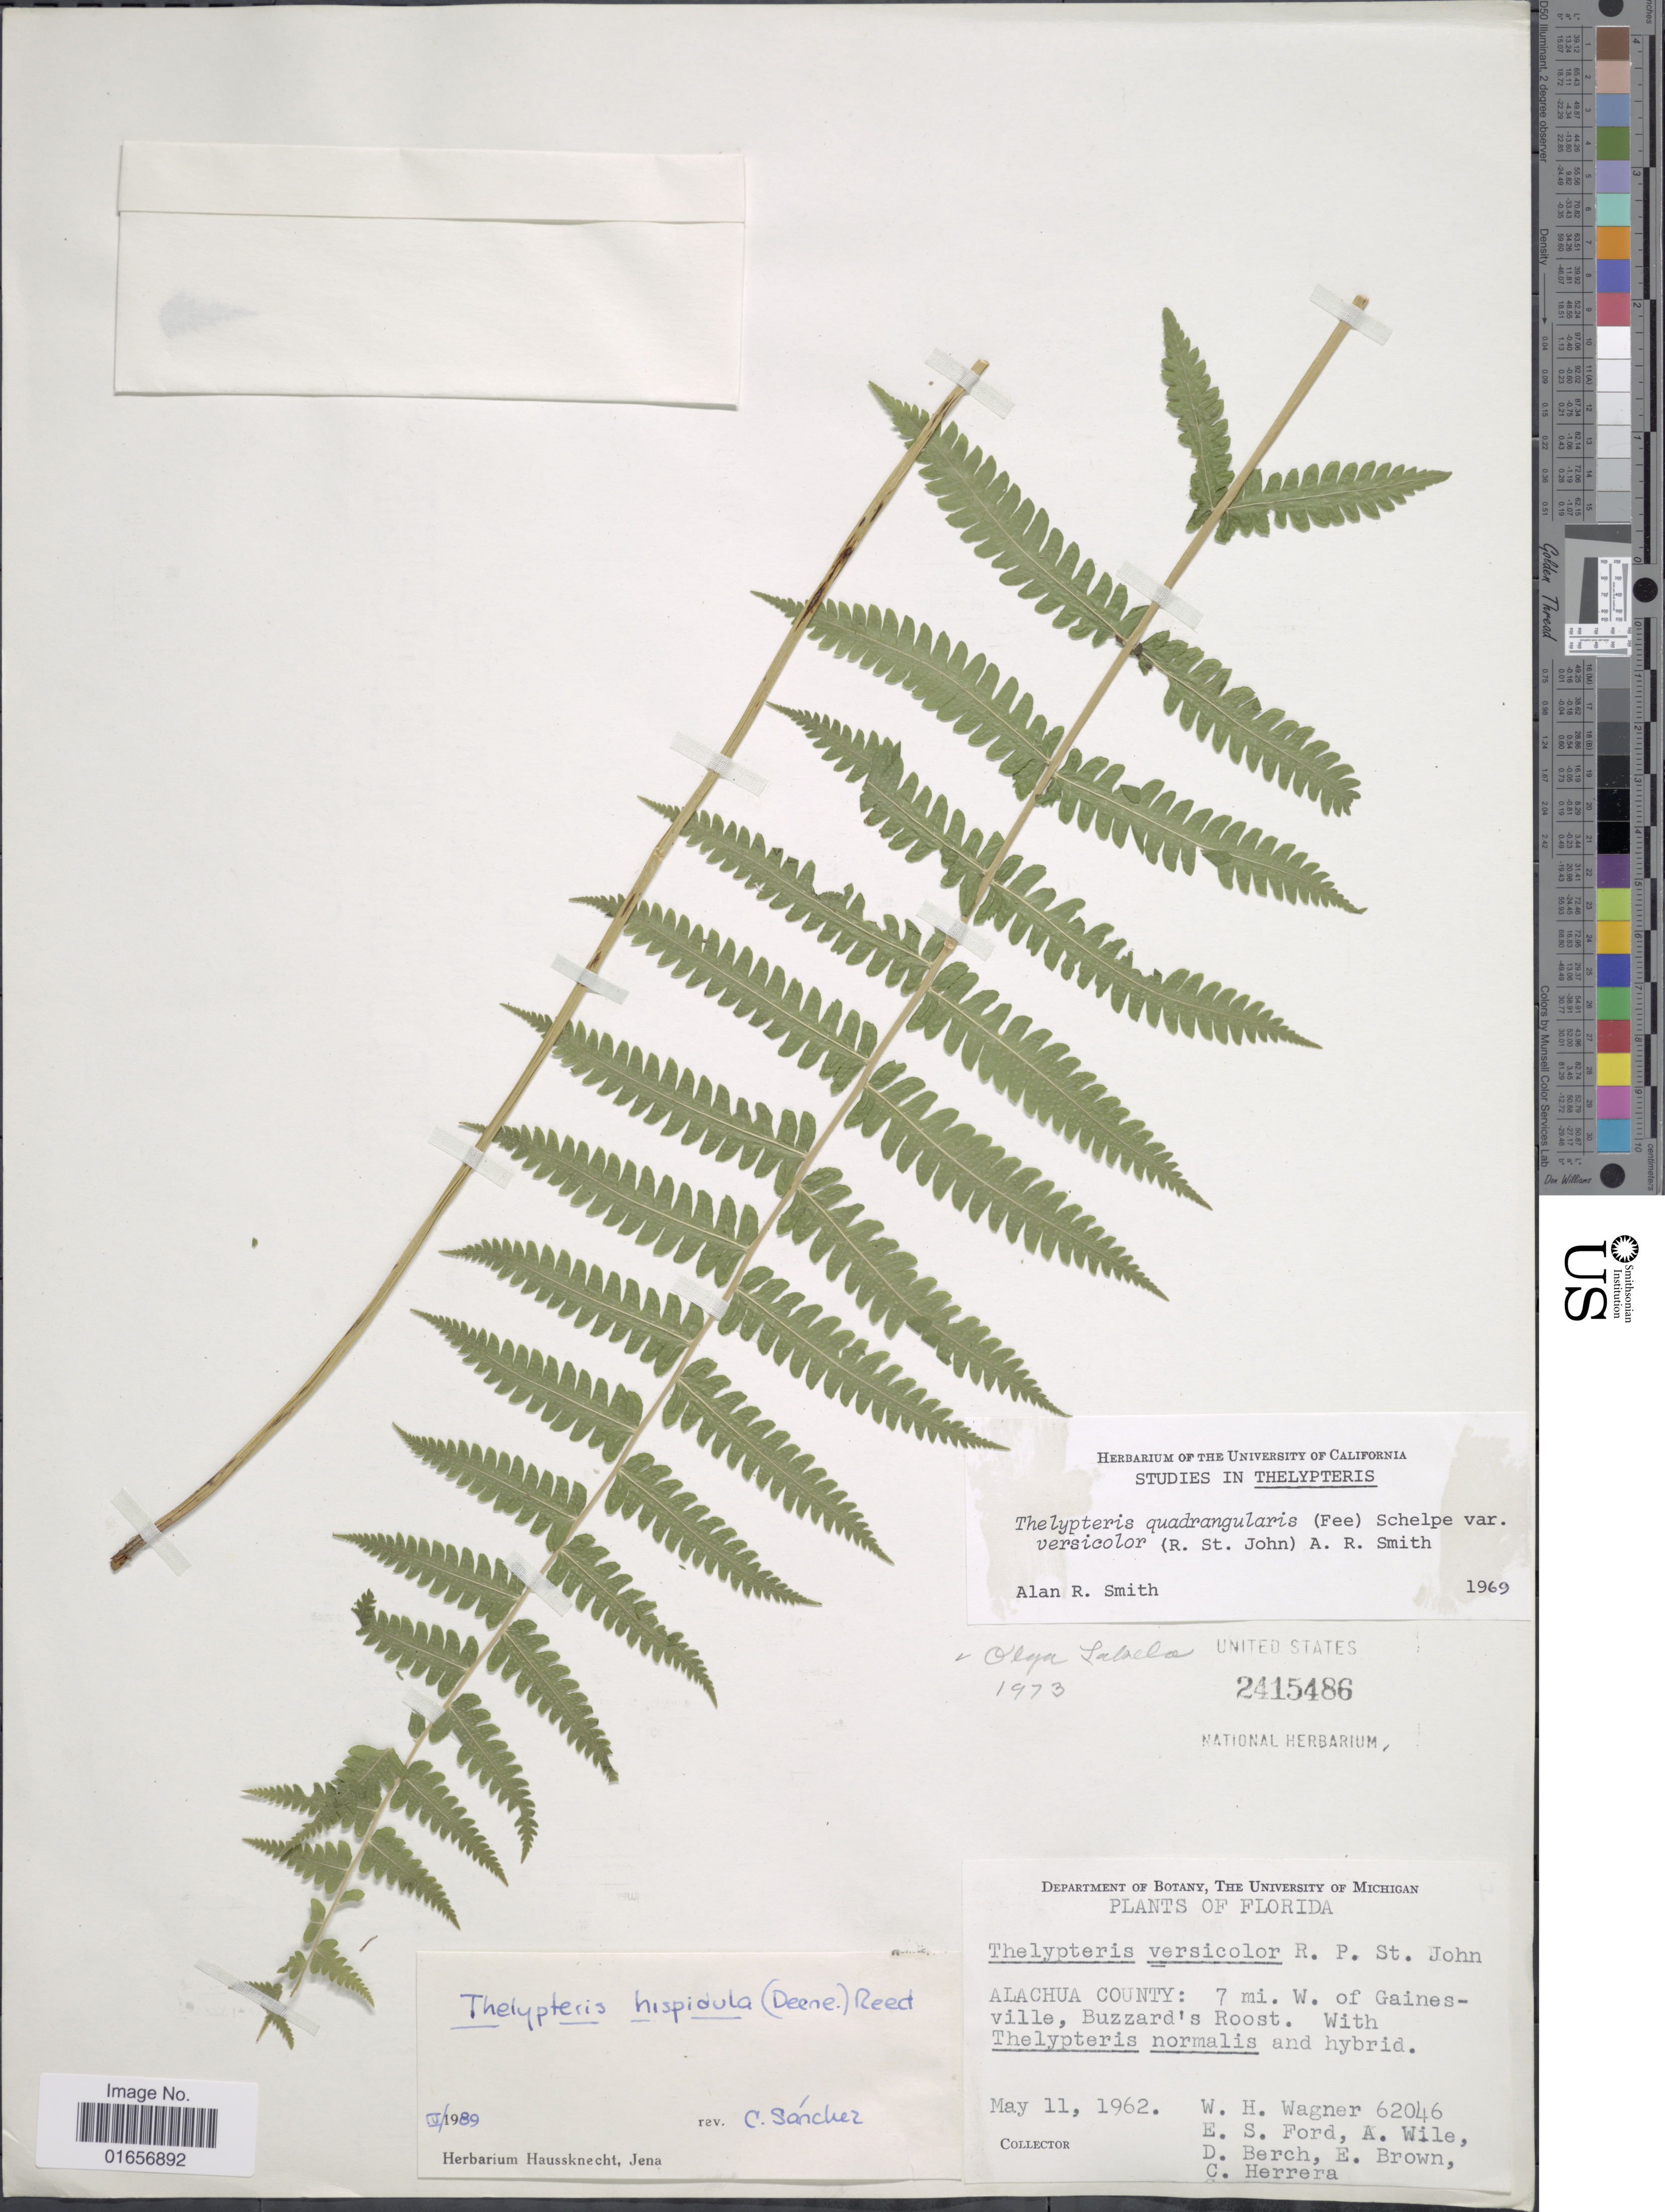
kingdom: Plantae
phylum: Tracheophyta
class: Polypodiopsida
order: Polypodiales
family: Thelypteridaceae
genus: Christella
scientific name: Christella hispidula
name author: (Decne.) Holttum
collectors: W. H. Wagner, E. Ford, A. Wile, D. Berch & et al.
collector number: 62046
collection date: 1962-05-11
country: United States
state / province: Florida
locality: Alachua County: 7 mi. W. of Gainesville, Buzzard's Roost.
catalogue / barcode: US 2415486